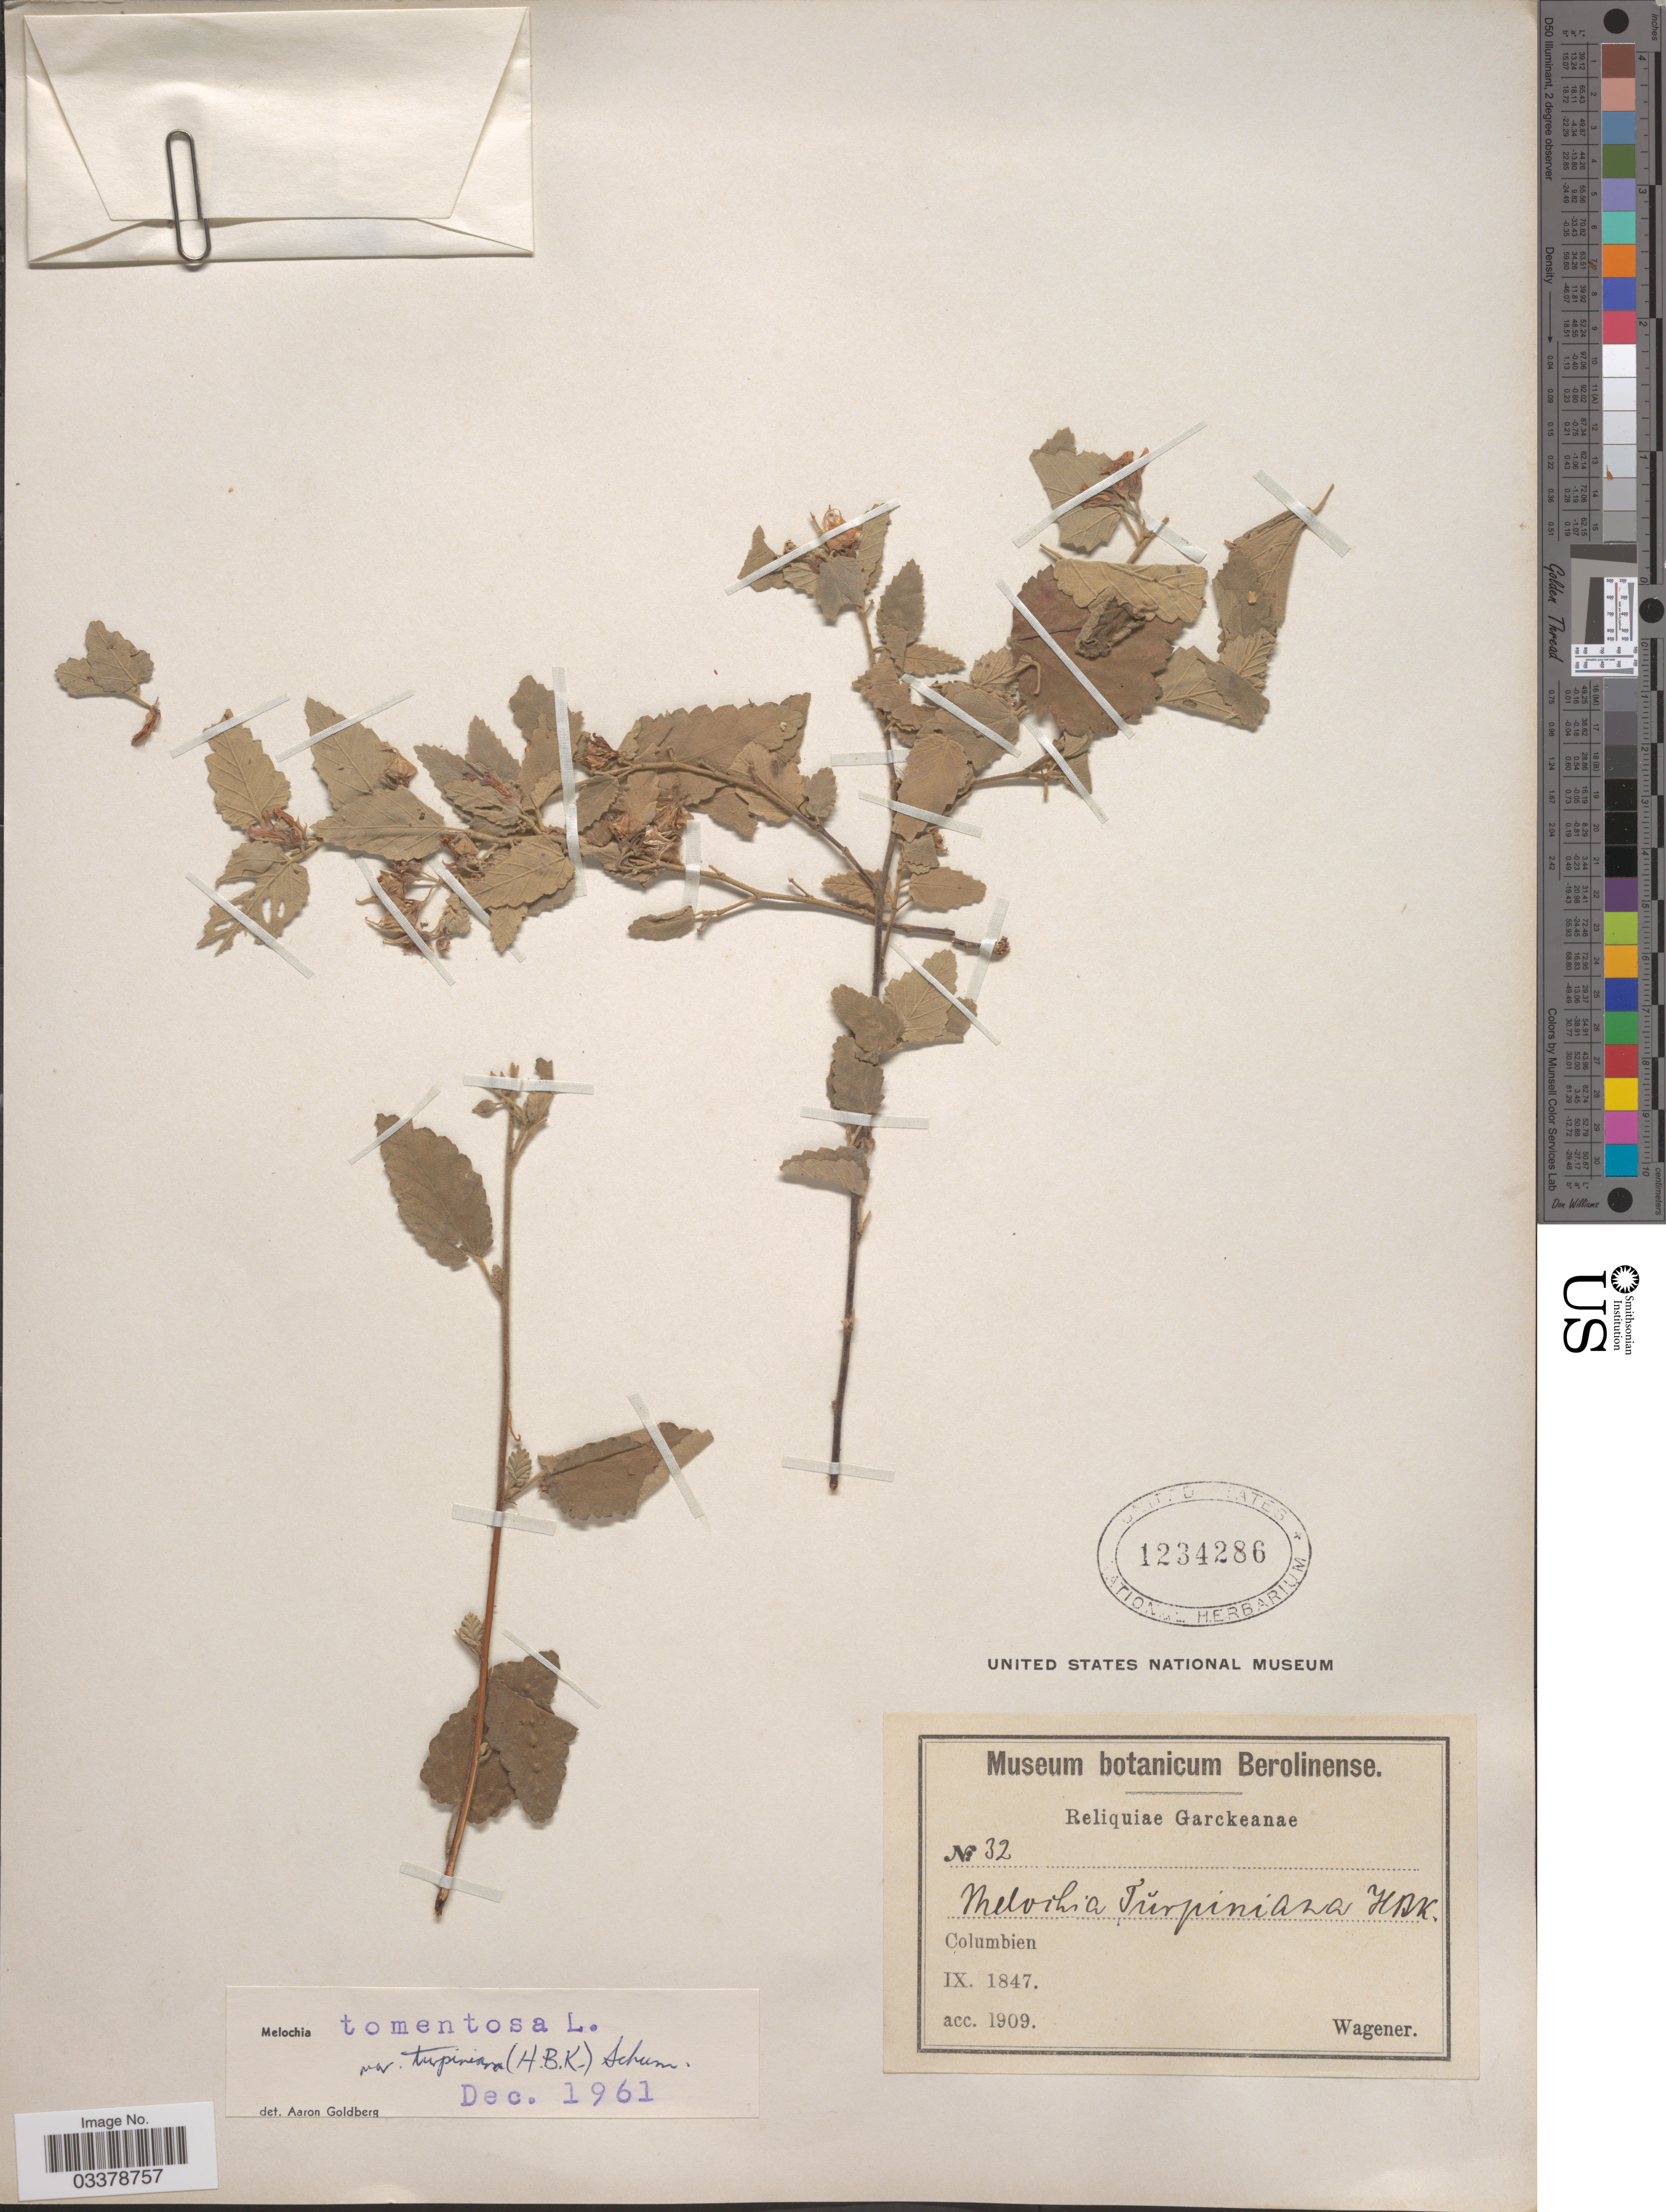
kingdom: Plantae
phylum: Tracheophyta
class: Magnoliopsida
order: Malvales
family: Malvaceae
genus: Melochia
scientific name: Melochia tomentosa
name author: L.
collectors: -. Wagener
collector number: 32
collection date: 1847-09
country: Colombia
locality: Columbien. Reliquiae Garckeanae. [unsure placement]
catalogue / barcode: US 1234286